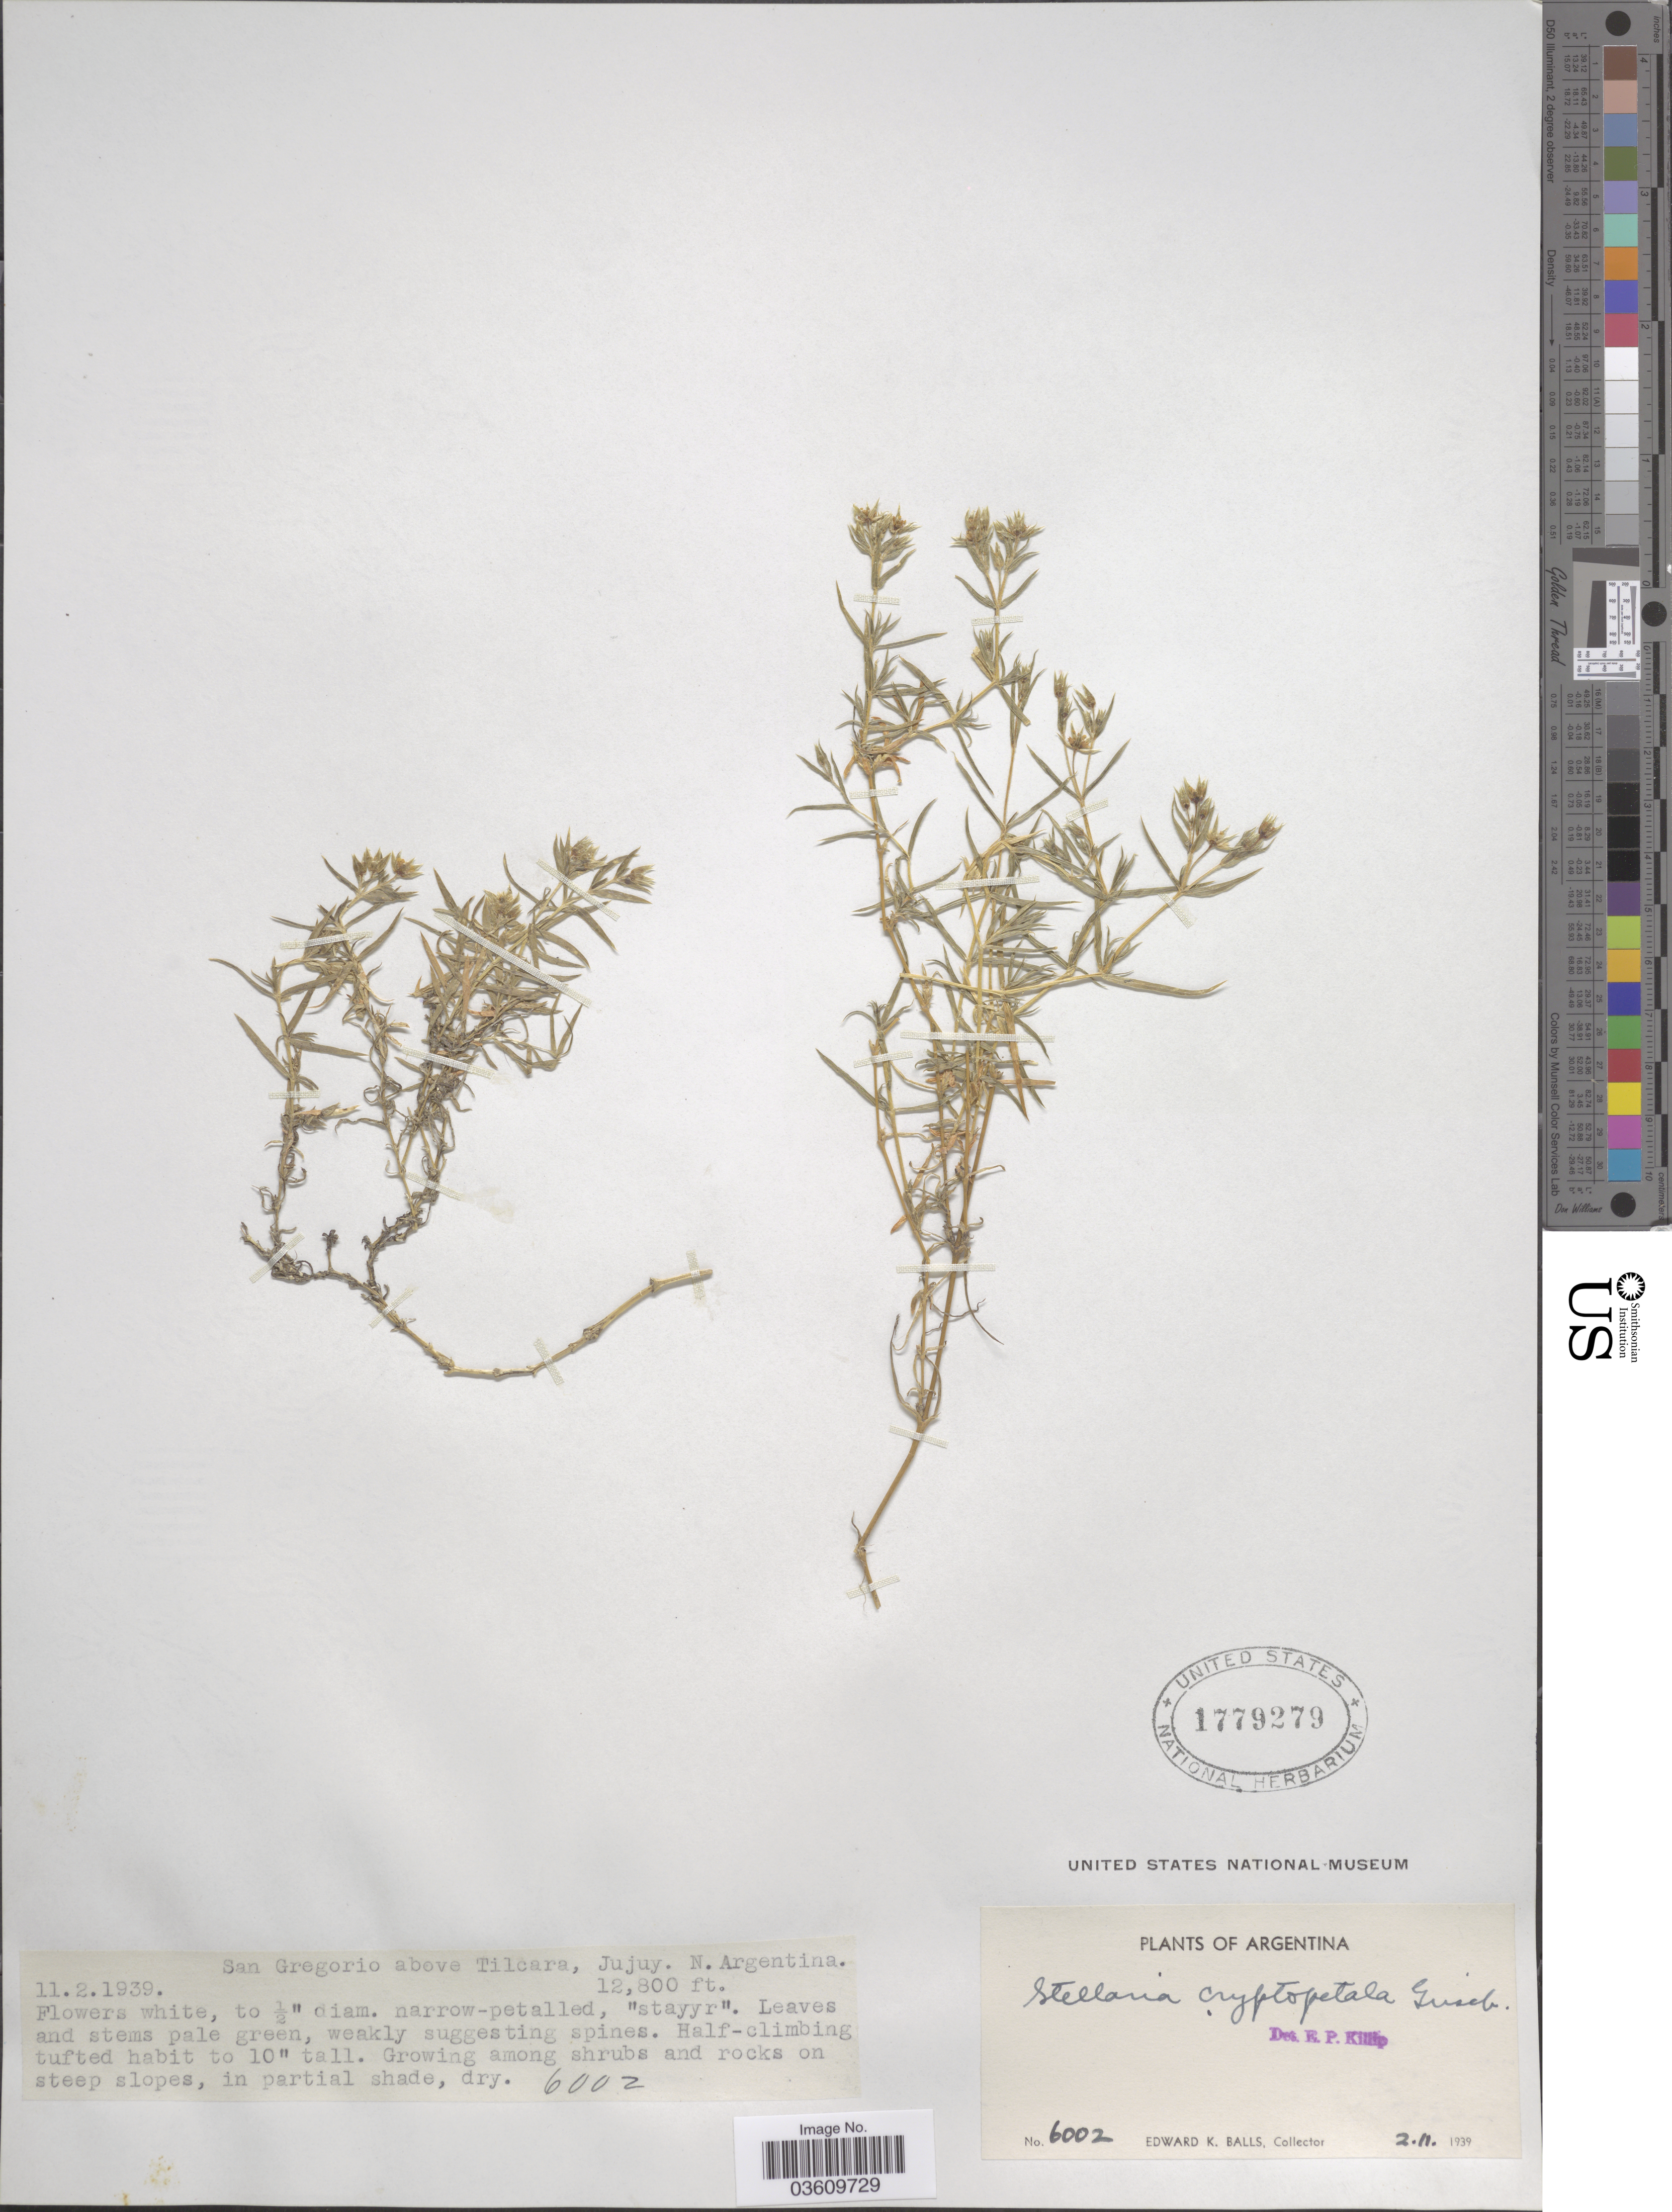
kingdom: Plantae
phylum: Tracheophyta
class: Magnoliopsida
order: Caryophyllales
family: Caryophyllaceae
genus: Stellaria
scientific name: Stellaria cryptopetala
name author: Griseb.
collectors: E. K. Balls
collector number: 6002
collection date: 1939-02-11/1939-11-02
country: Argentina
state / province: Jujuy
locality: San Gregorio above Tilcara. N. Argentina.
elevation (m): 3901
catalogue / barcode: US 1779279